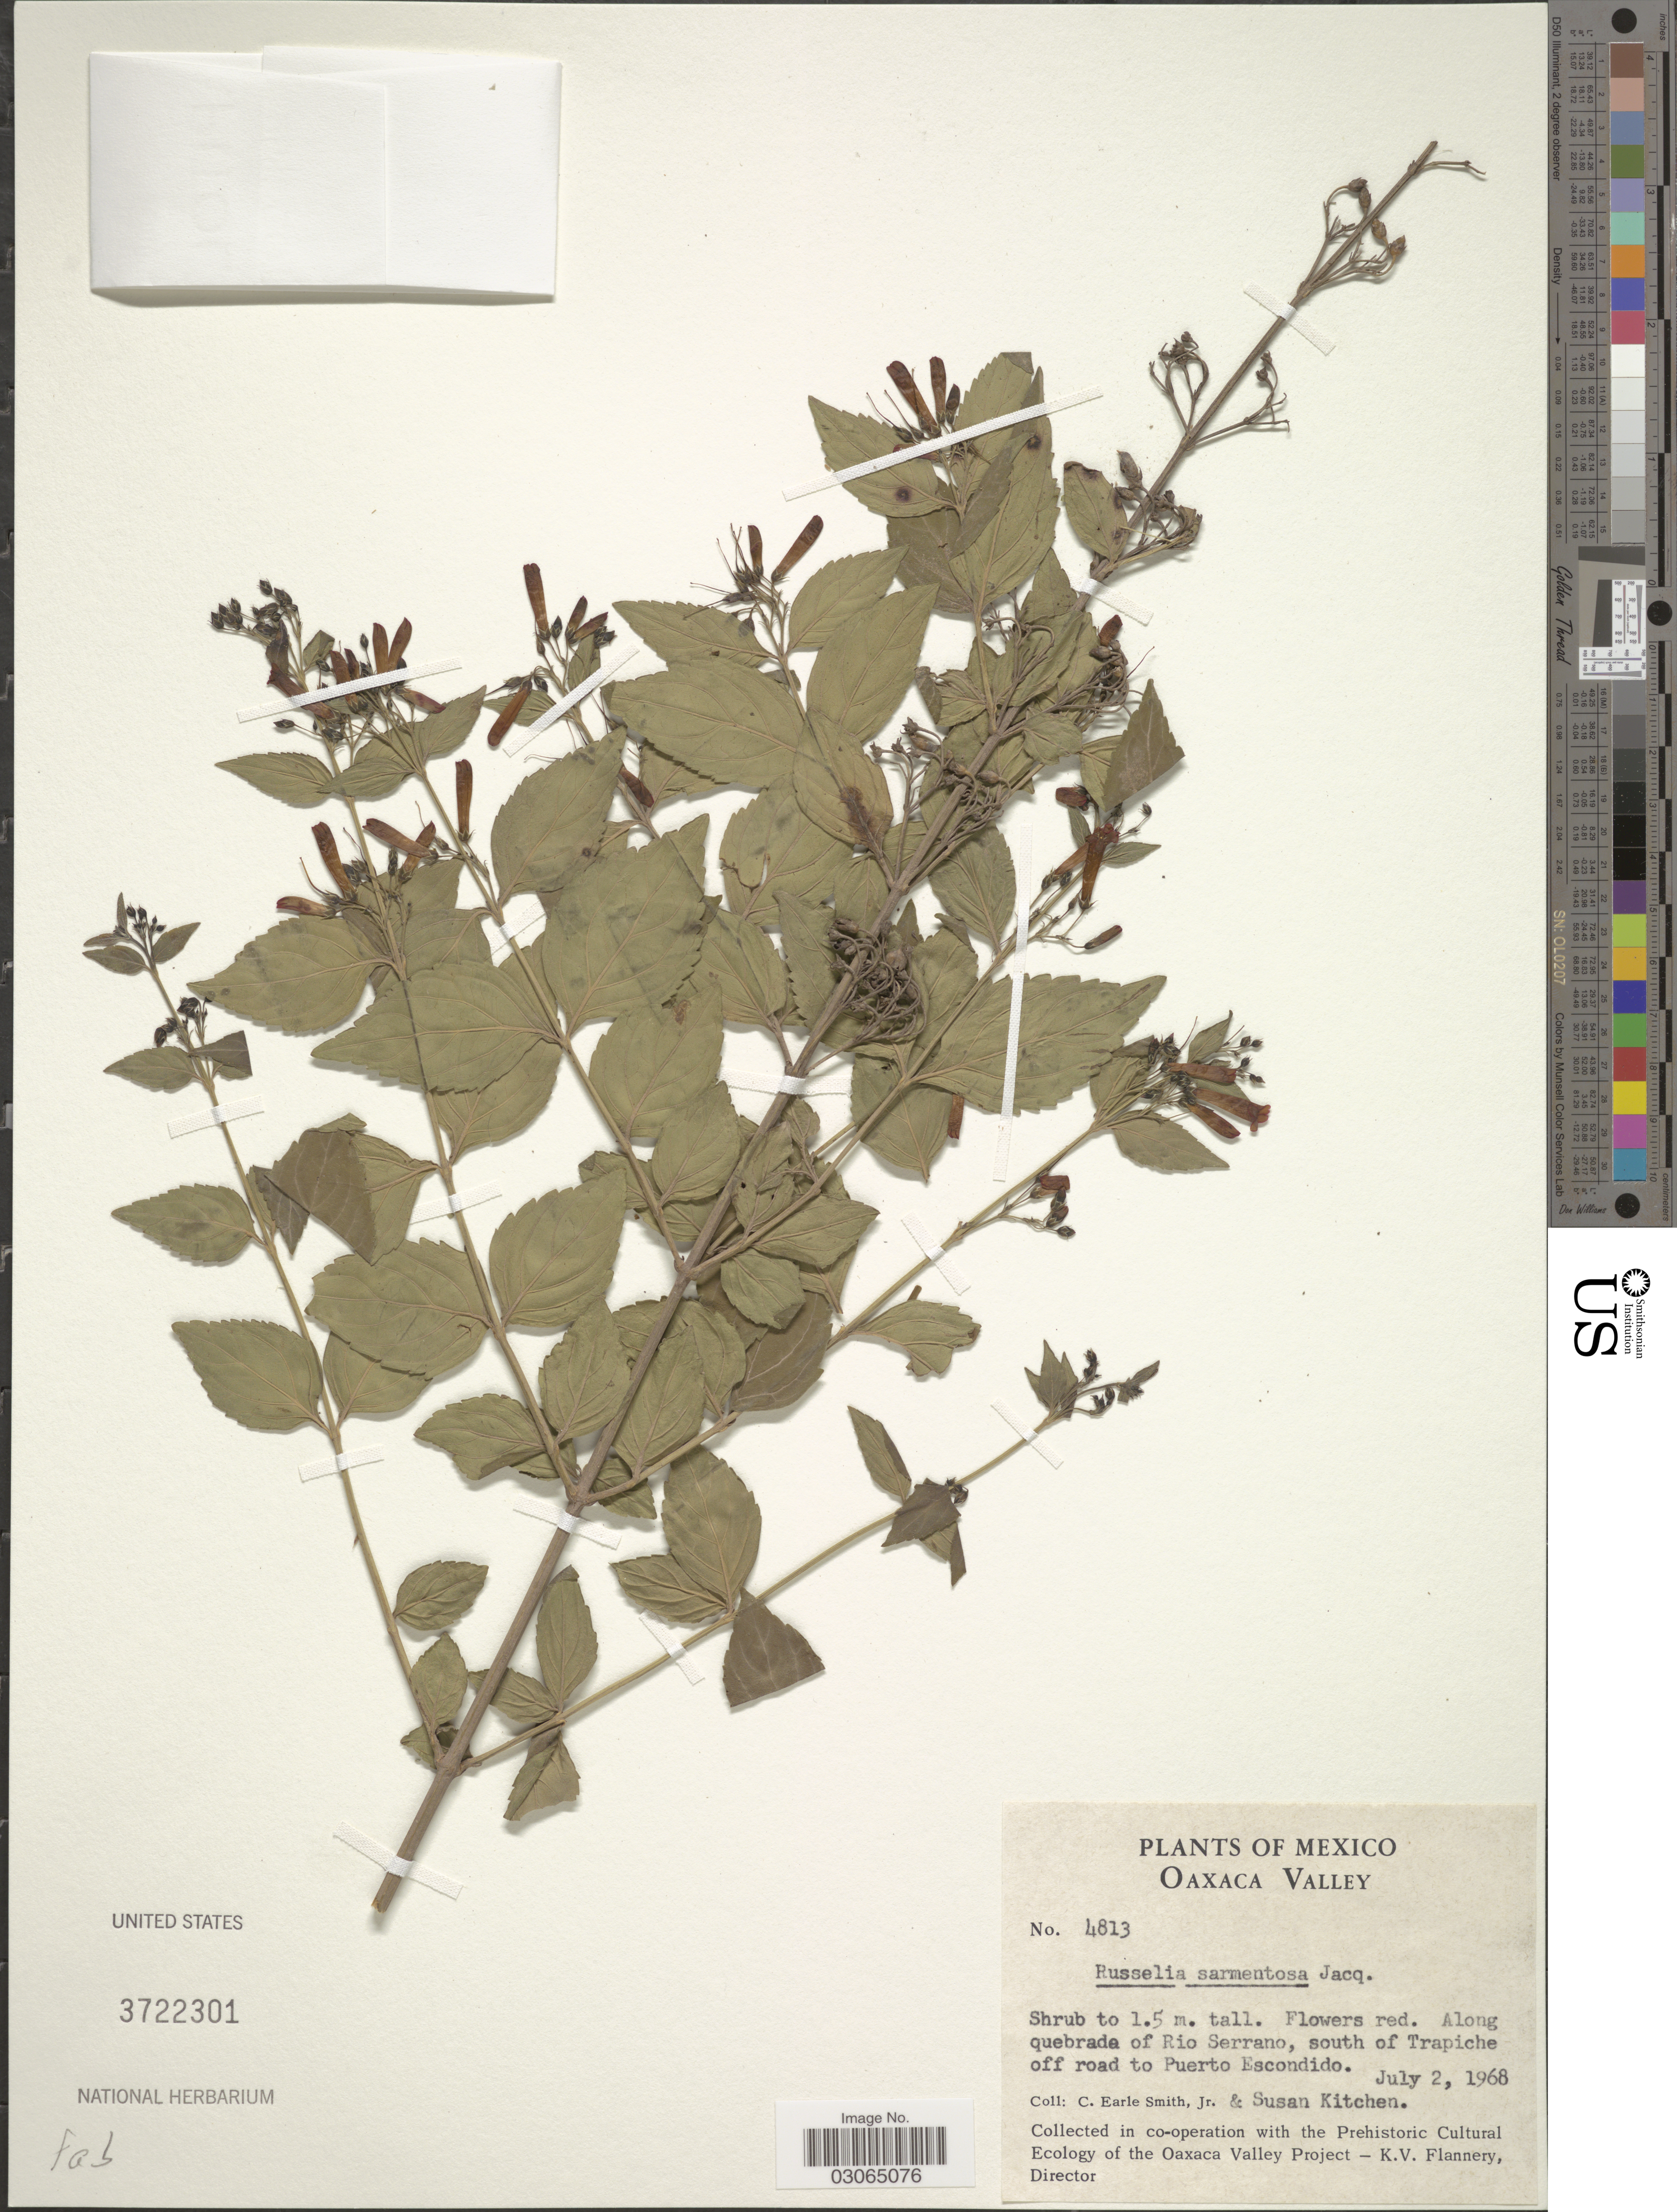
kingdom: Plantae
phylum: Tracheophyta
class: Magnoliopsida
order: Lamiales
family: Plantaginaceae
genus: Russelia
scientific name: Russelia sarmentosa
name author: Jacq.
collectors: C. E. Smith Jr. & S. Kitchen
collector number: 4813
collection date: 1968-07-02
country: Mexico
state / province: Oaxaca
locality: Oaxaca Valley. Along quebrada of Rio Serrano, south of Trapiche off road to Puerto Escondido.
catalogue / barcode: US 3722301